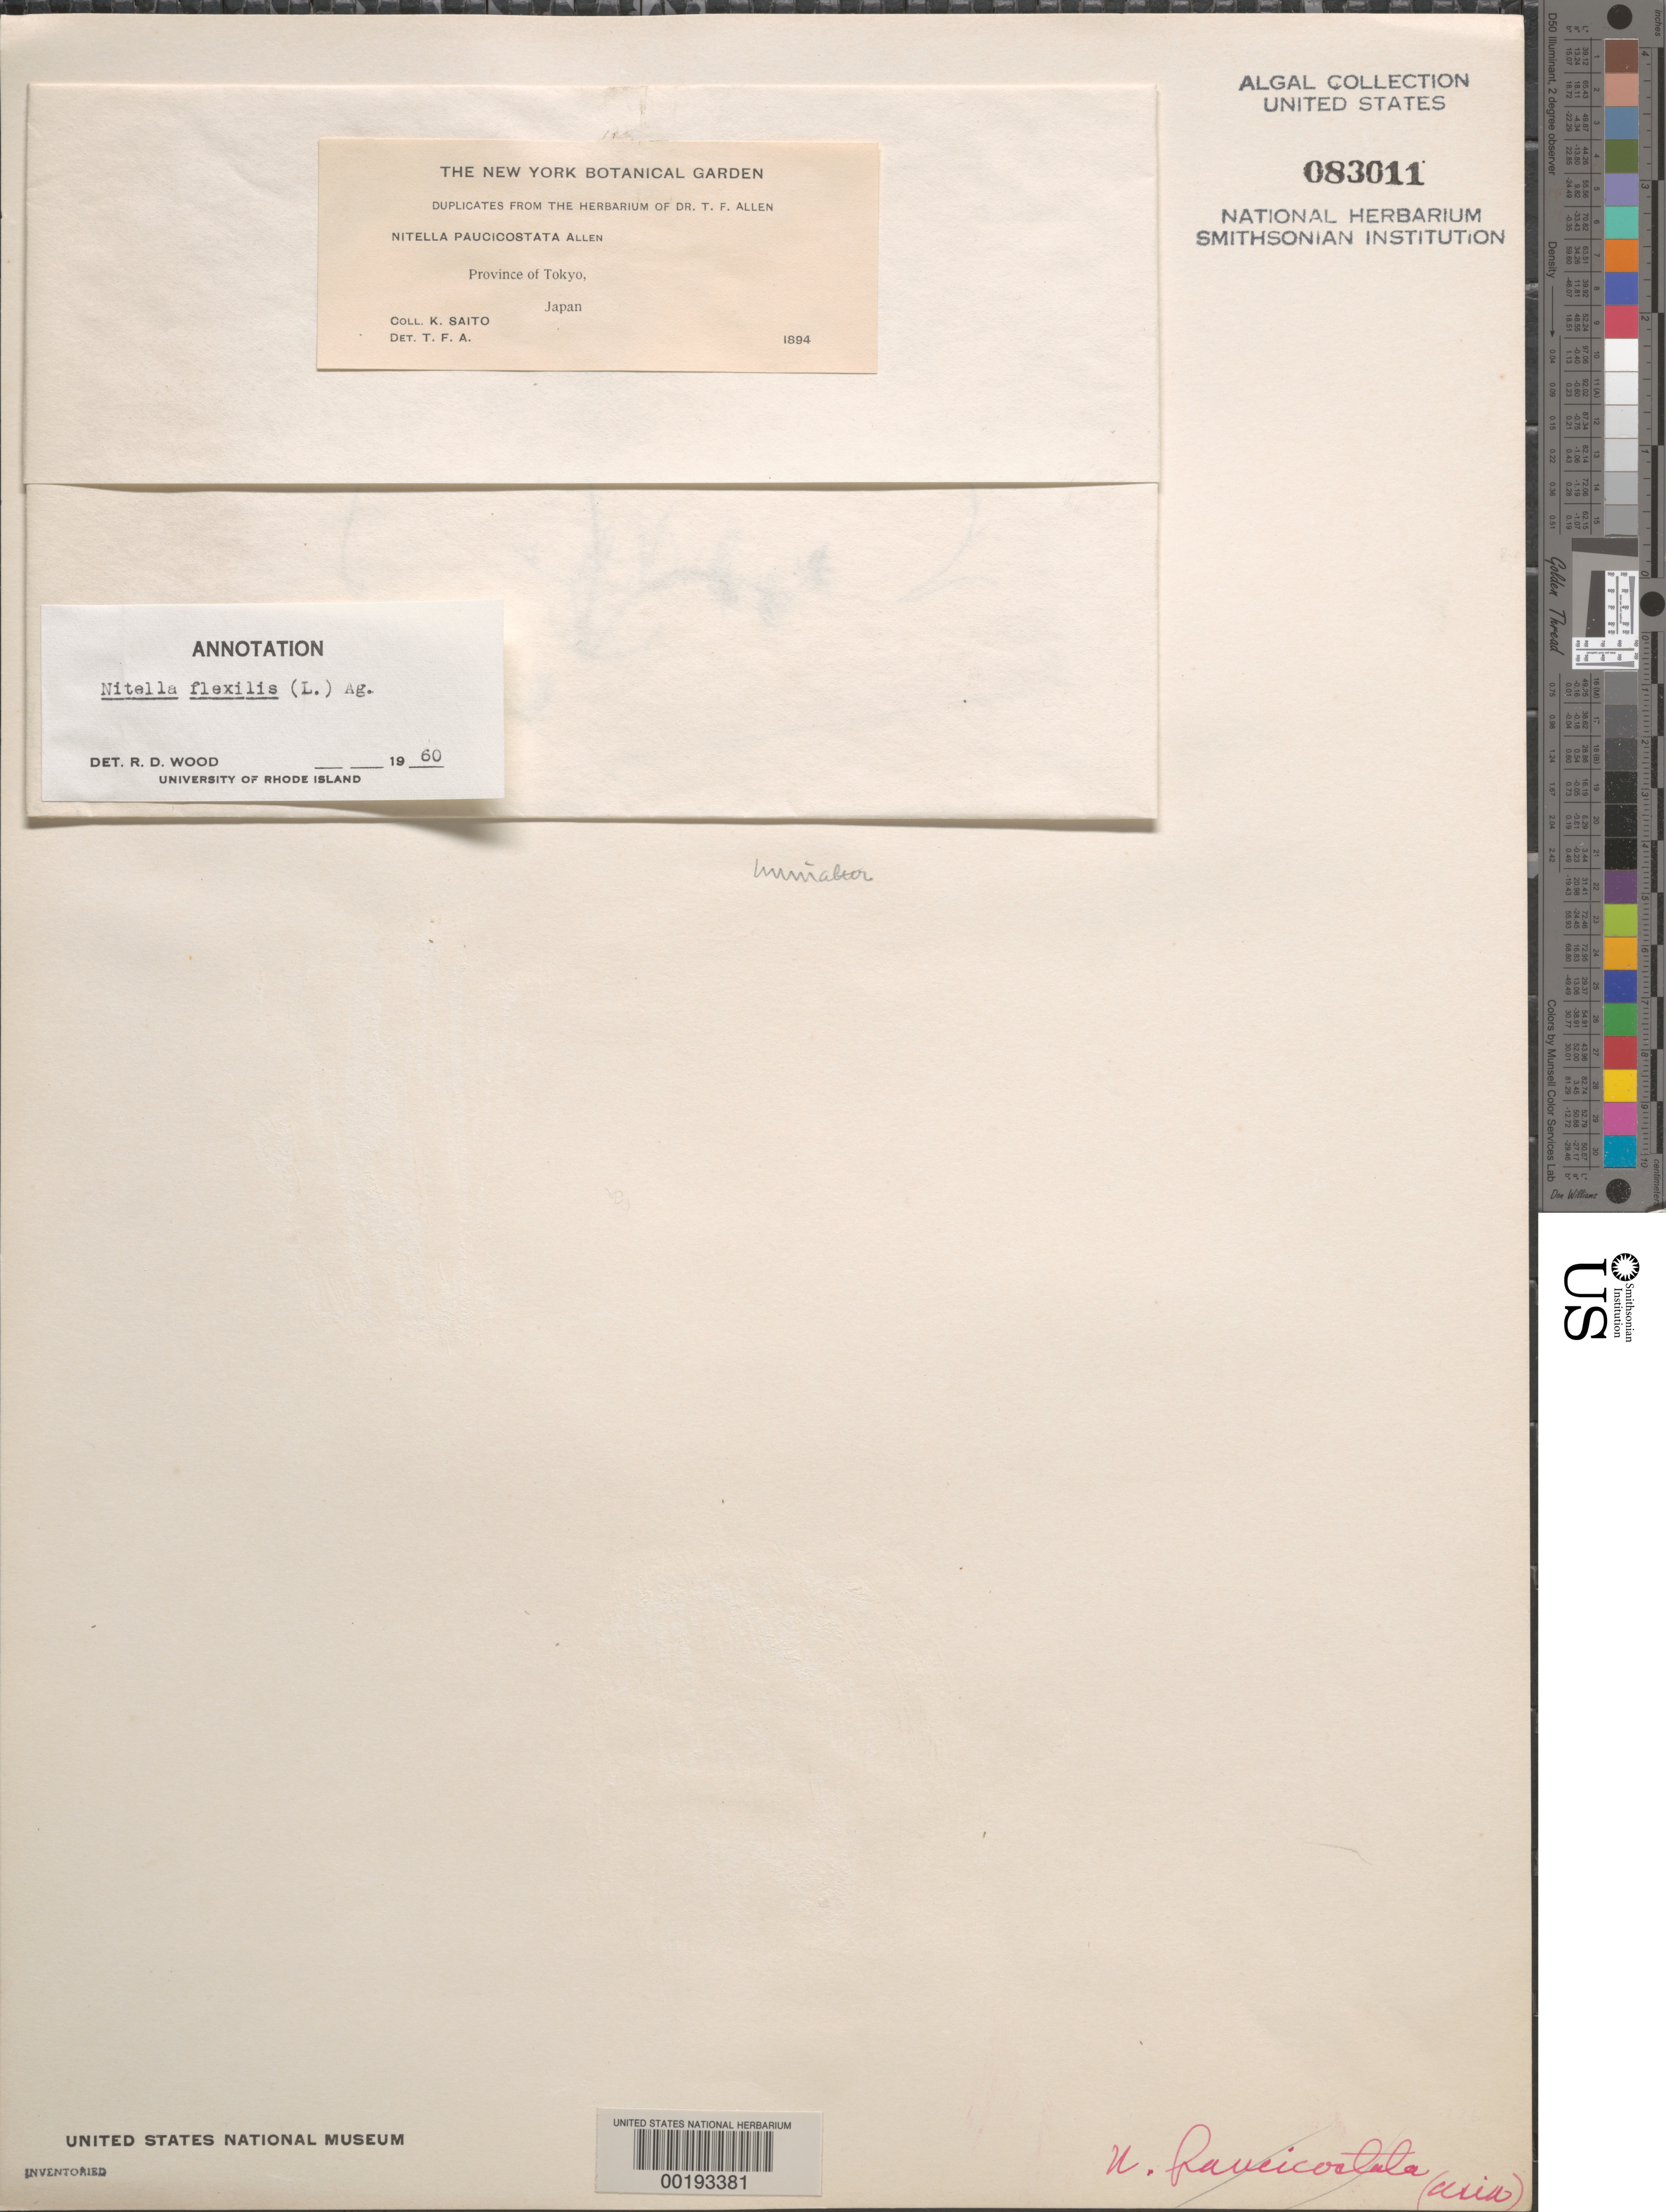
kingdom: Plantae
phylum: Charophyta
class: Charophyceae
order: Charales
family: Characeae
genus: Nitella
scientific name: Nitella flexilis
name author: (L.) C. Agardh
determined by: Wood, R. D.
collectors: K. Saito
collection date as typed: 1894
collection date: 1894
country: Japan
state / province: Tokyo, Federal City of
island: Honshu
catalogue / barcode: US 83011